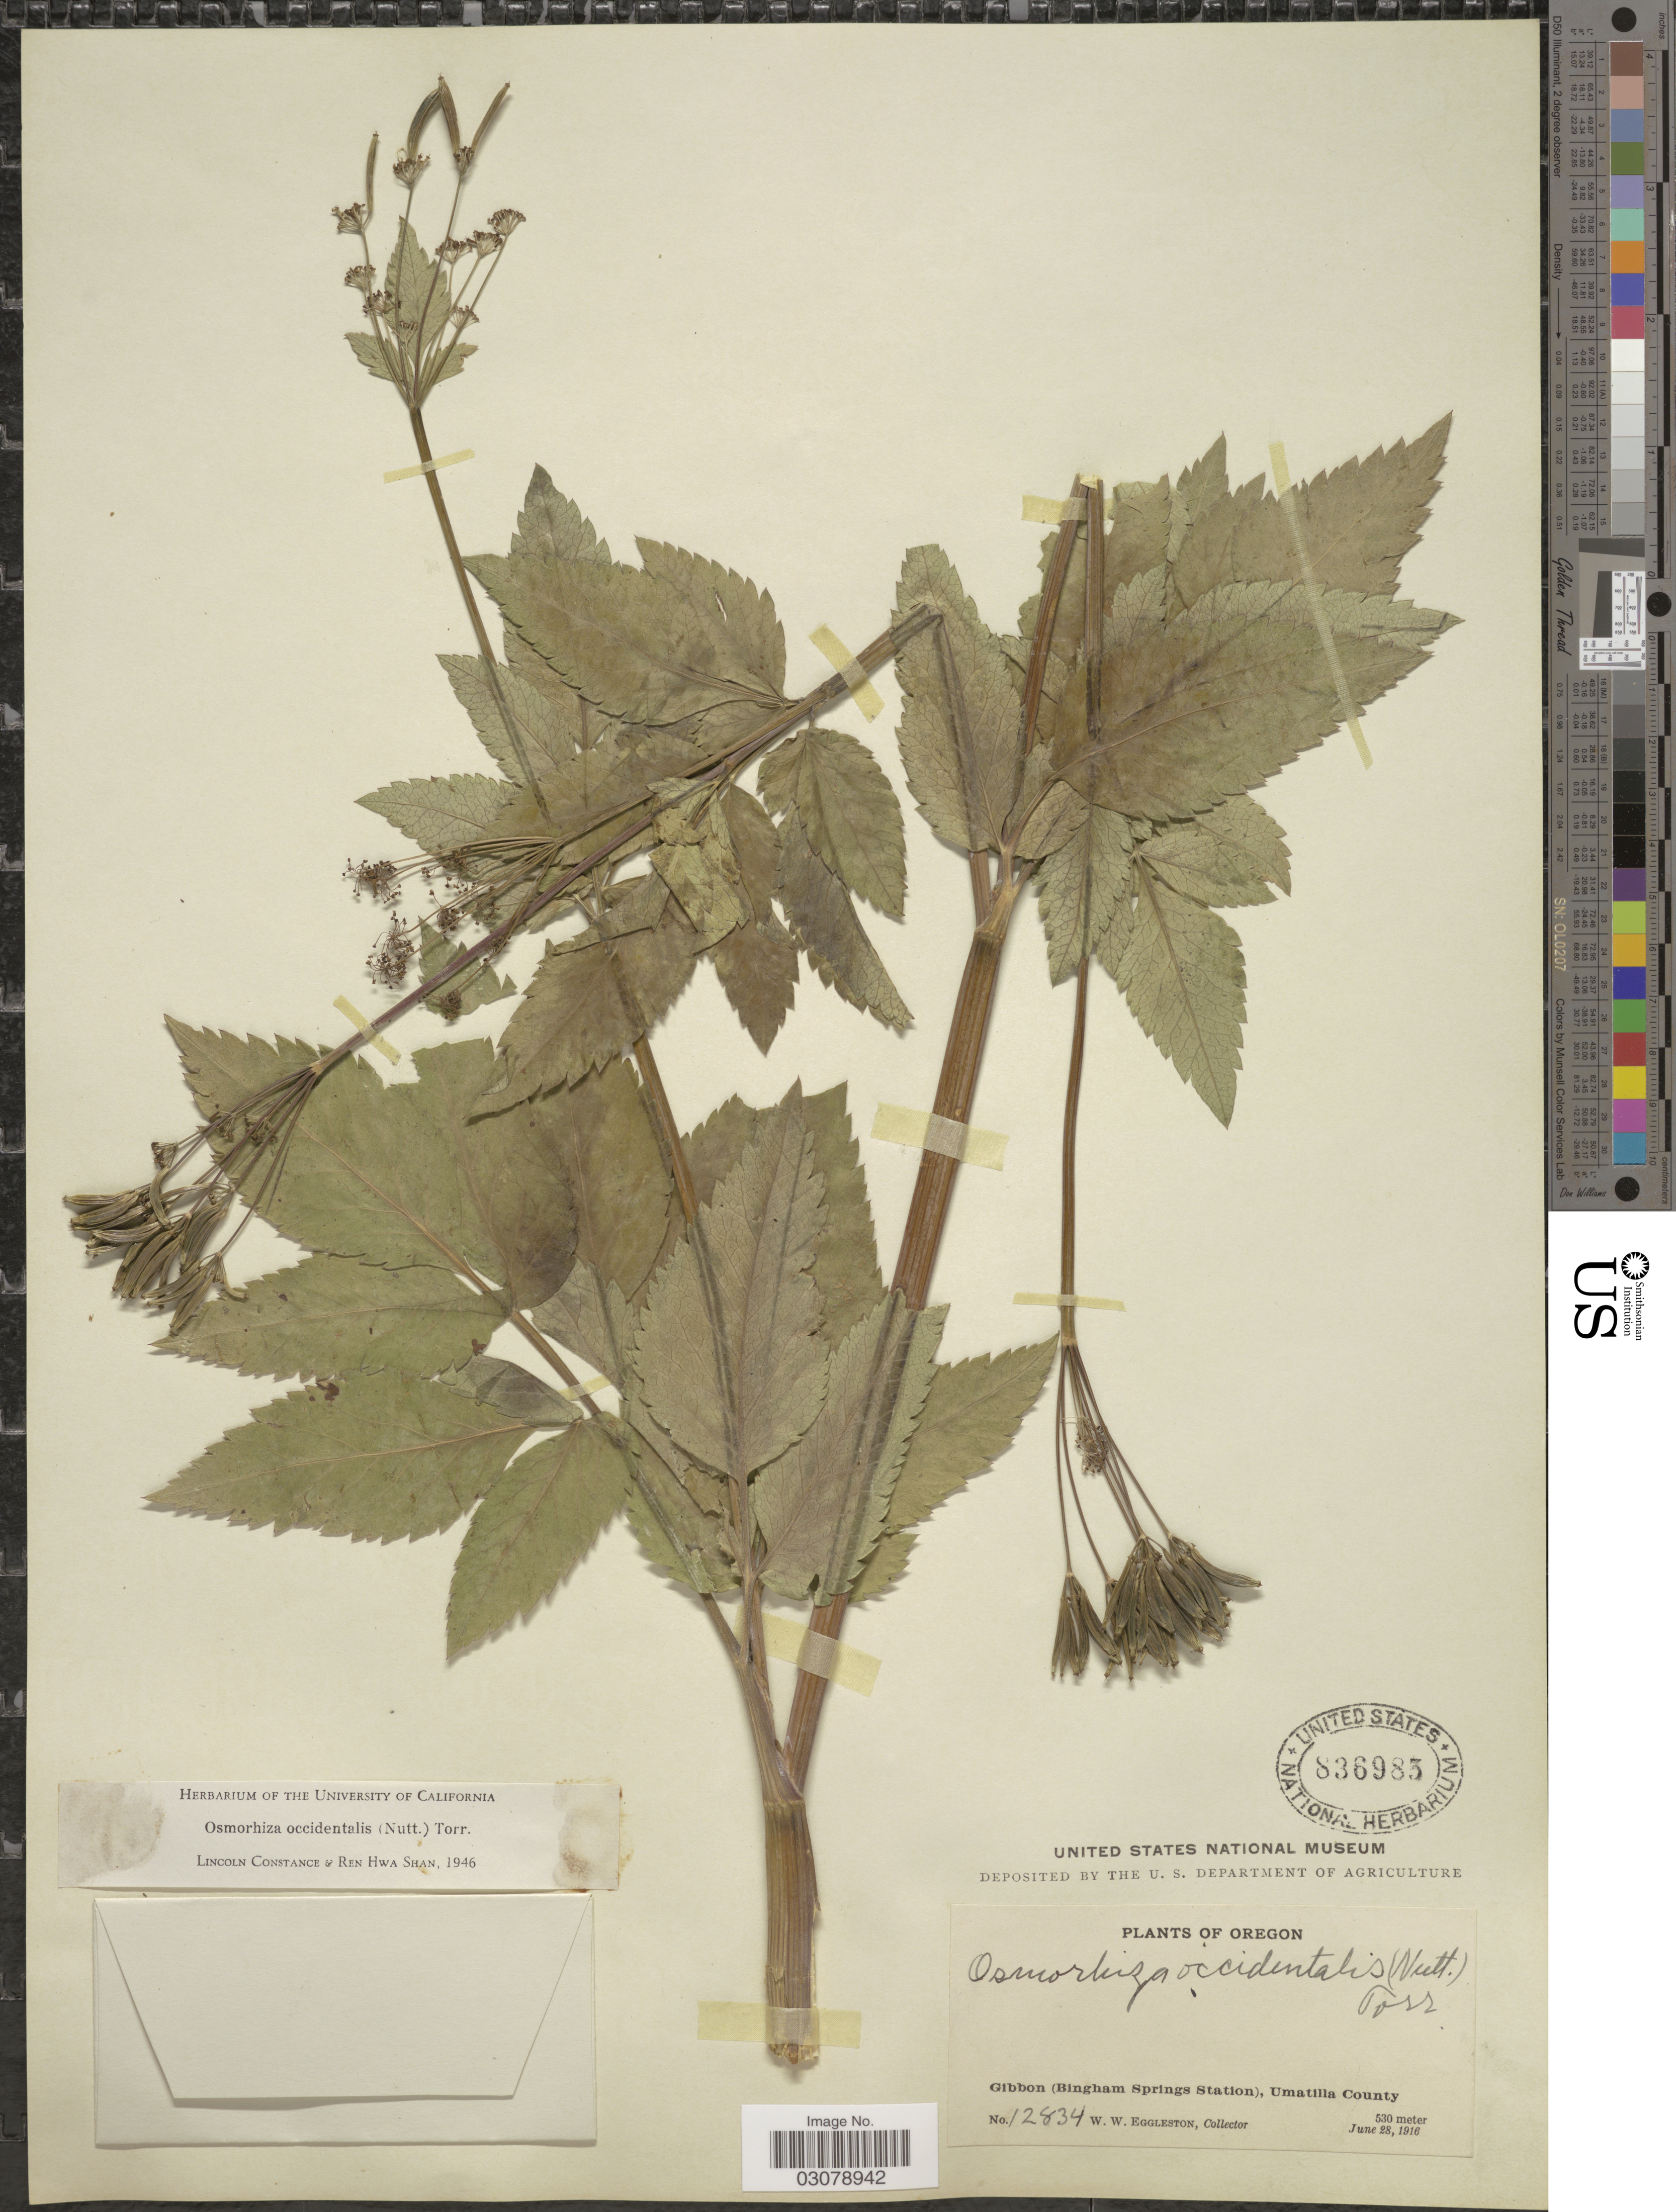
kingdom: Plantae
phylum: Tracheophyta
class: Magnoliopsida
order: Apiales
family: Apiaceae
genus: Osmorhiza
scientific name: Osmorhiza occidentalis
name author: (Nutt.) Torr.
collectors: W. W. Eggleston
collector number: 12834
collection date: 1916-06-28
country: United States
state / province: Oregon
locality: Gibbon (Bingham Springs Station), Umatilla County.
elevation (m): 530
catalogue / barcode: US 836983